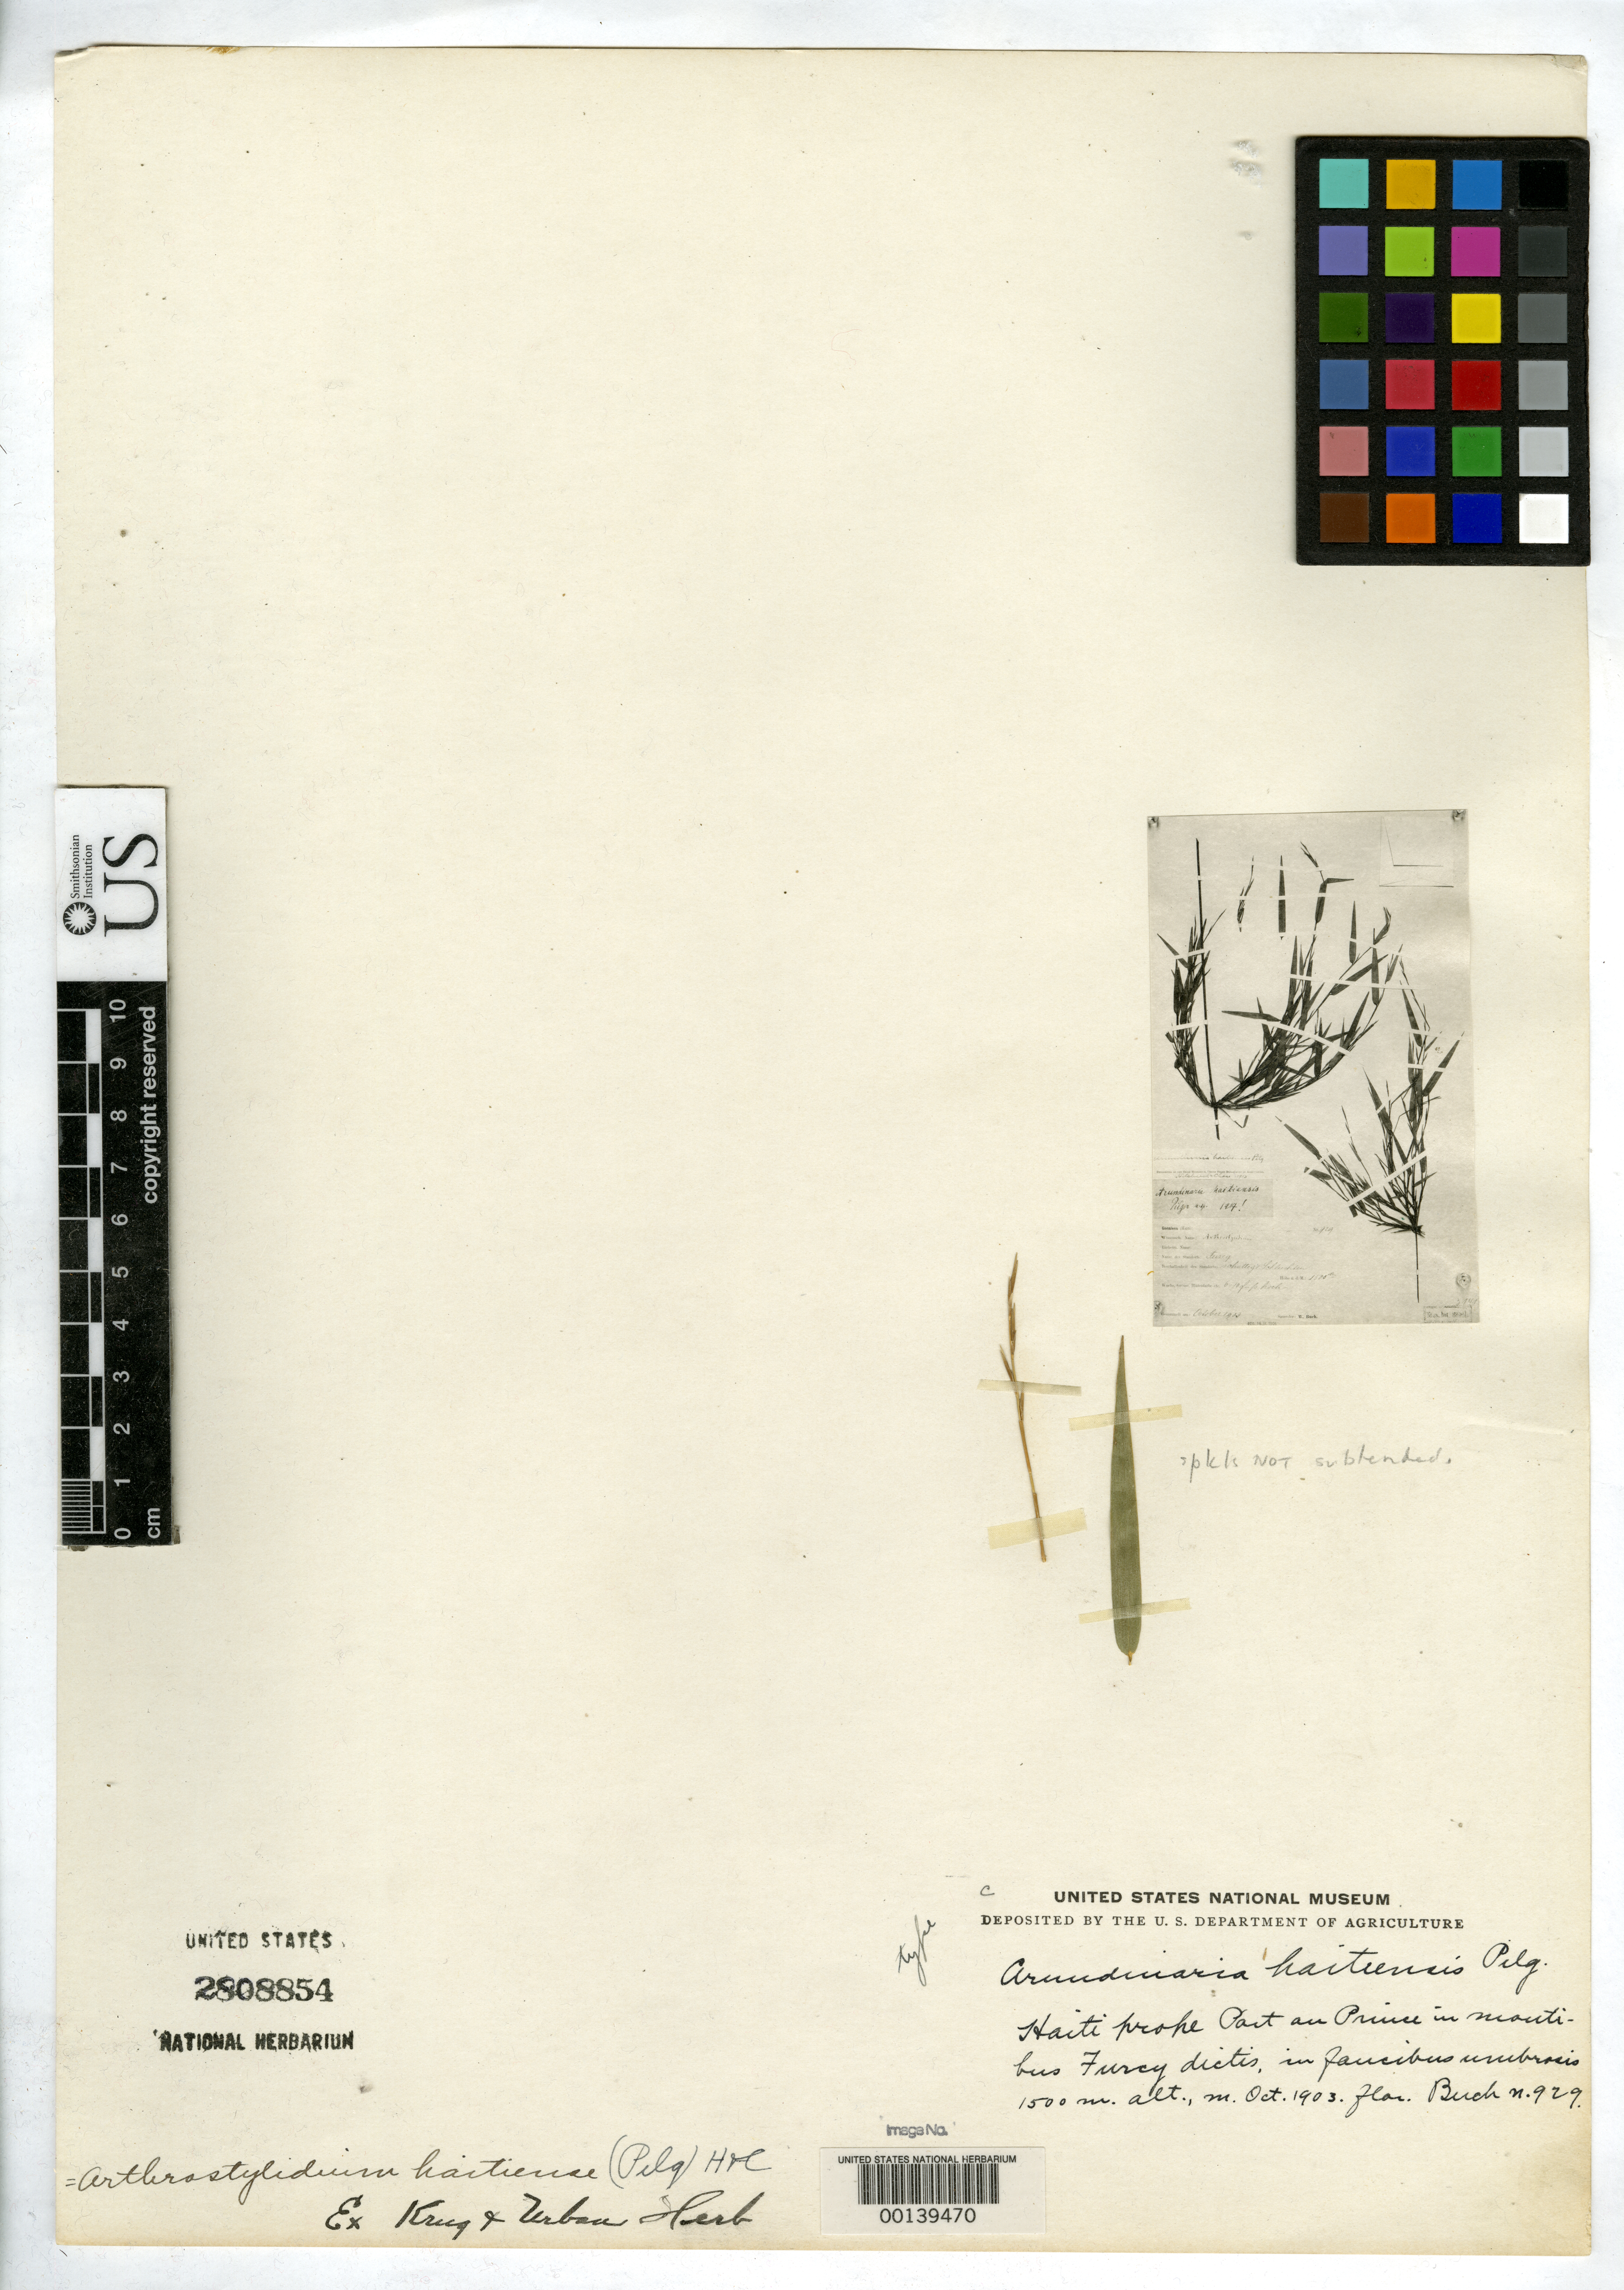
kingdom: Plantae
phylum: Tracheophyta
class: Liliopsida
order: Poales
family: Poaceae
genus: Arundinaria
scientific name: Arundinaria haitiensis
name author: Pilg. in Urb.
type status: Type Material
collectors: W. Buch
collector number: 929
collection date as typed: Oct 1903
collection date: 1903-10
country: Haiti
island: Hispaniola Island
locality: Near Port-au-Prince.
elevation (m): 1500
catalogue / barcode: US 2808854